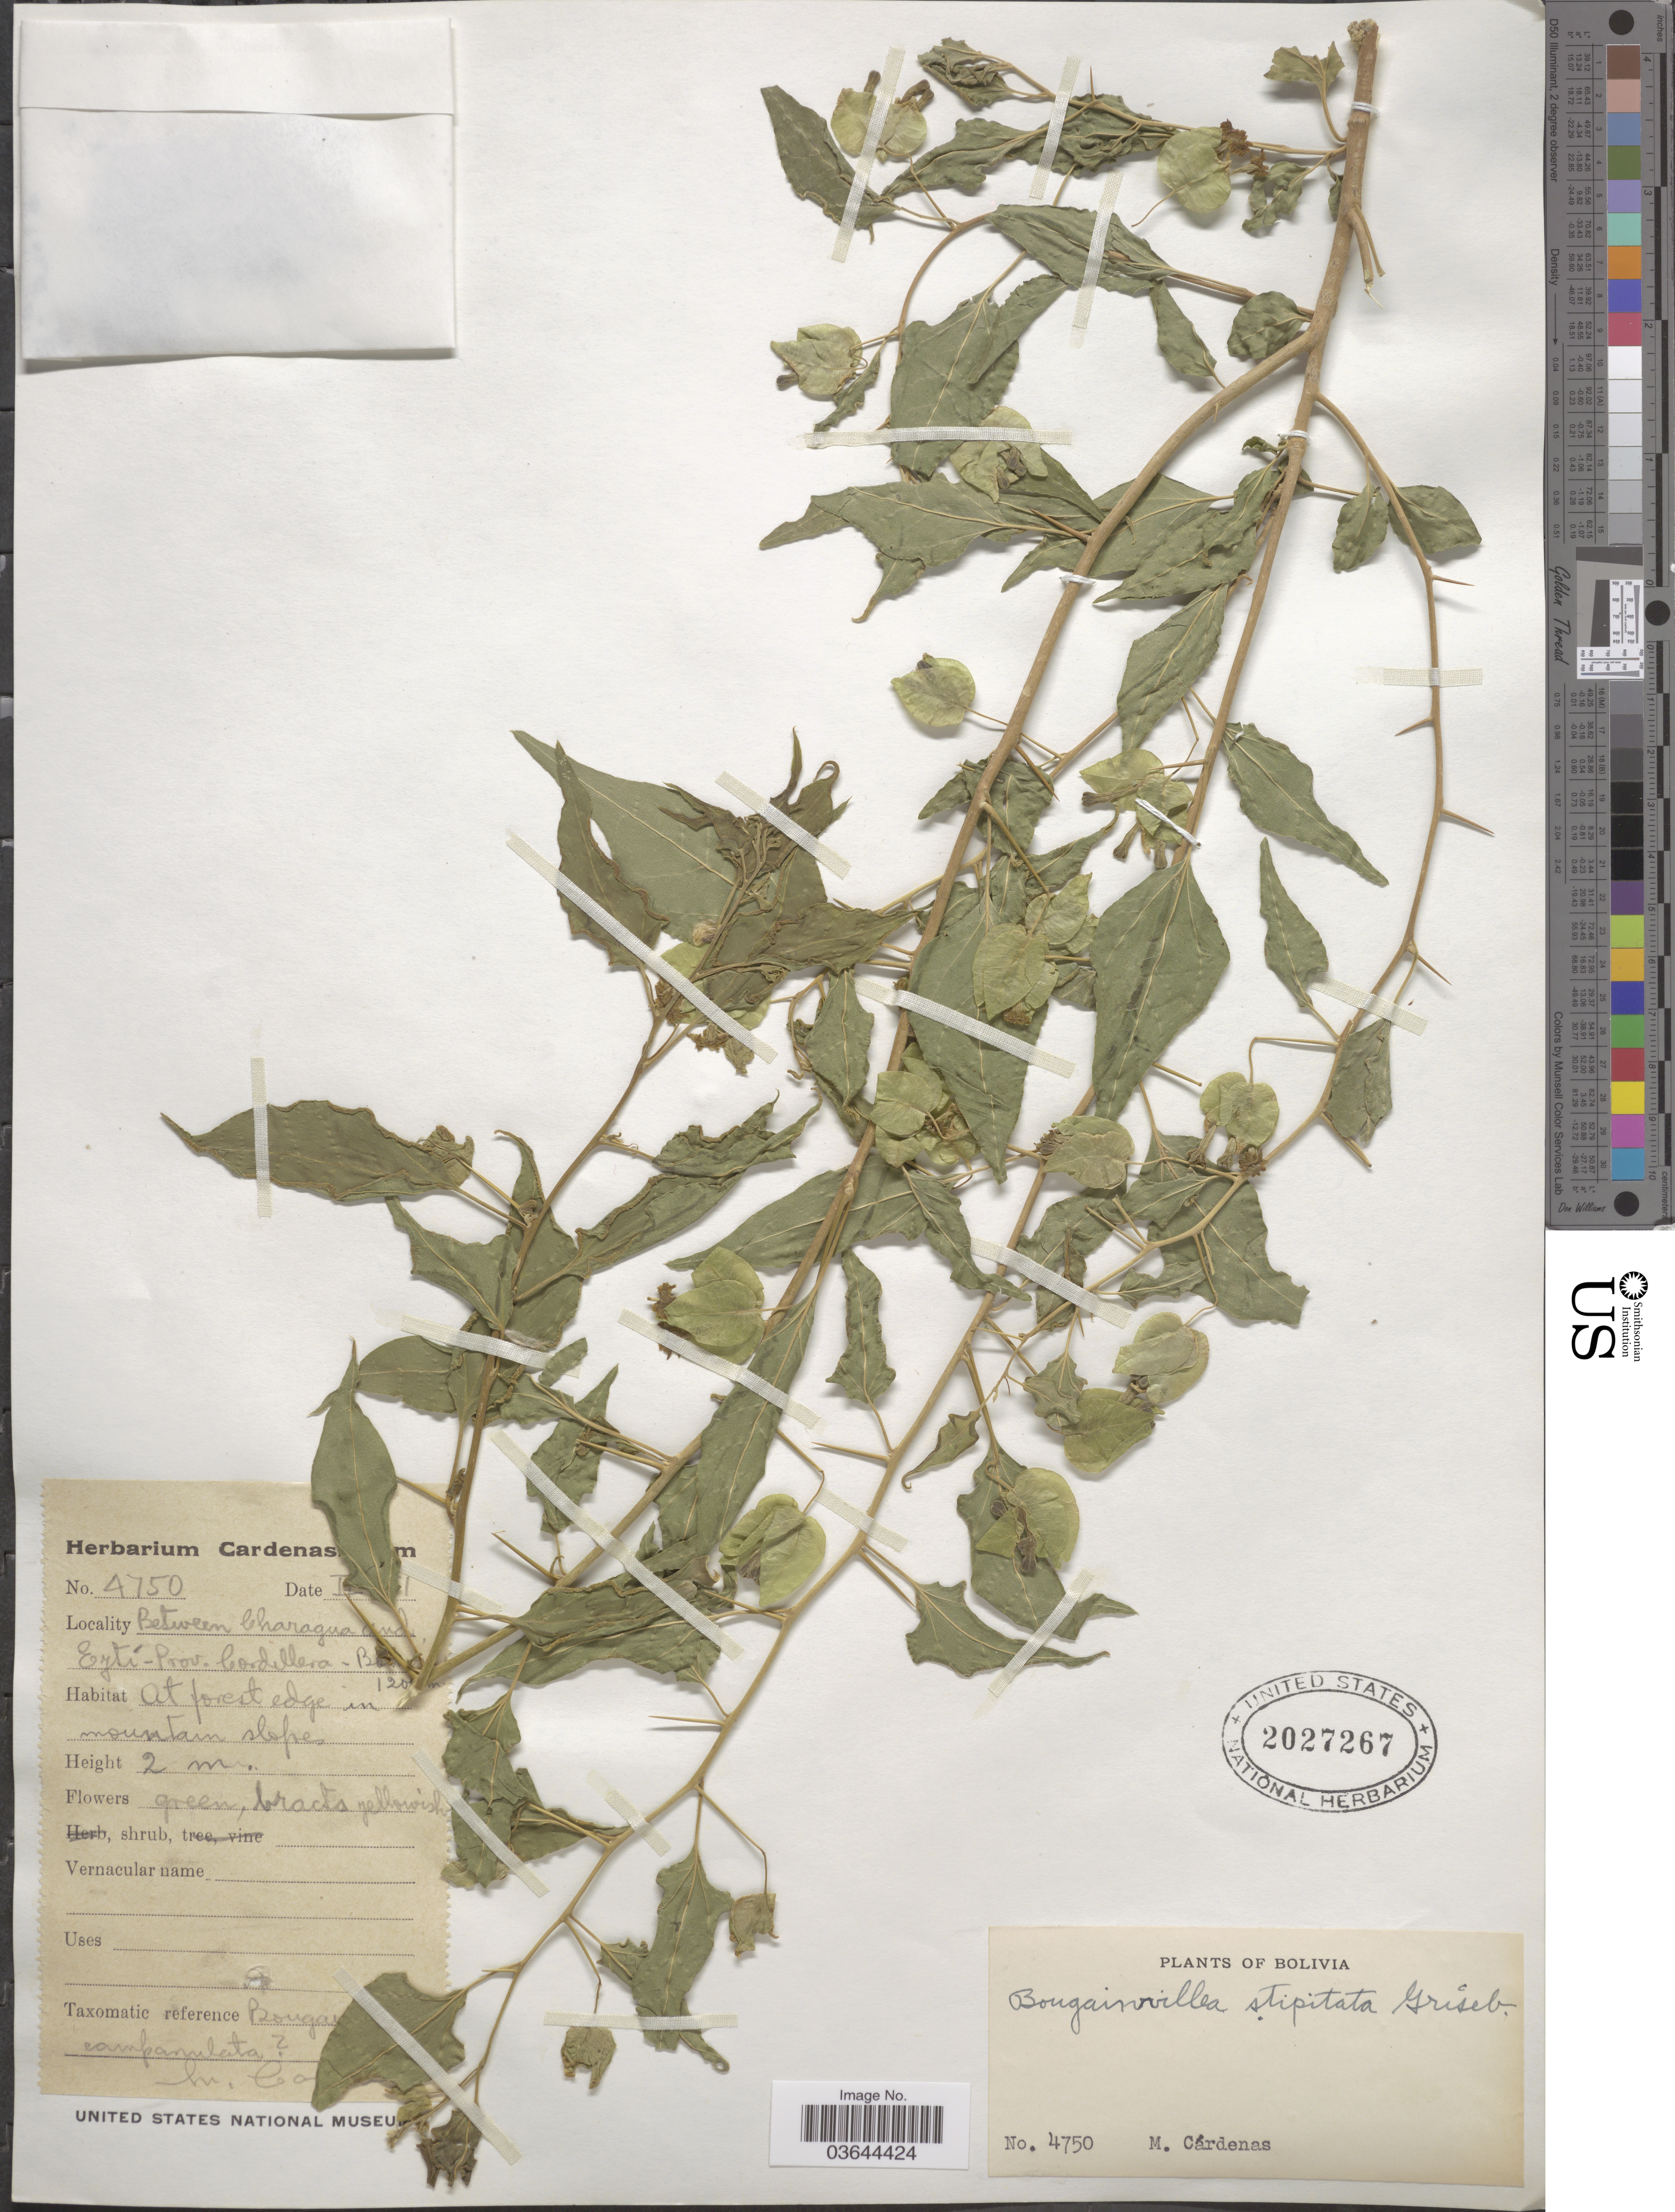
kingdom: Plantae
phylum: Tracheophyta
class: Magnoliopsida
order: Caryophyllales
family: Nyctaginaceae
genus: Bougainvillea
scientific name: Bougainvillea stipitata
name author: Griseb.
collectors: M. Cárdenas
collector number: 4750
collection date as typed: Transcribed d/m/y: /2/61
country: Bolivia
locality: Between Charagua and Eytí - Prov. Cordillera.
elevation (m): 1200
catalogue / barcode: US 2027267